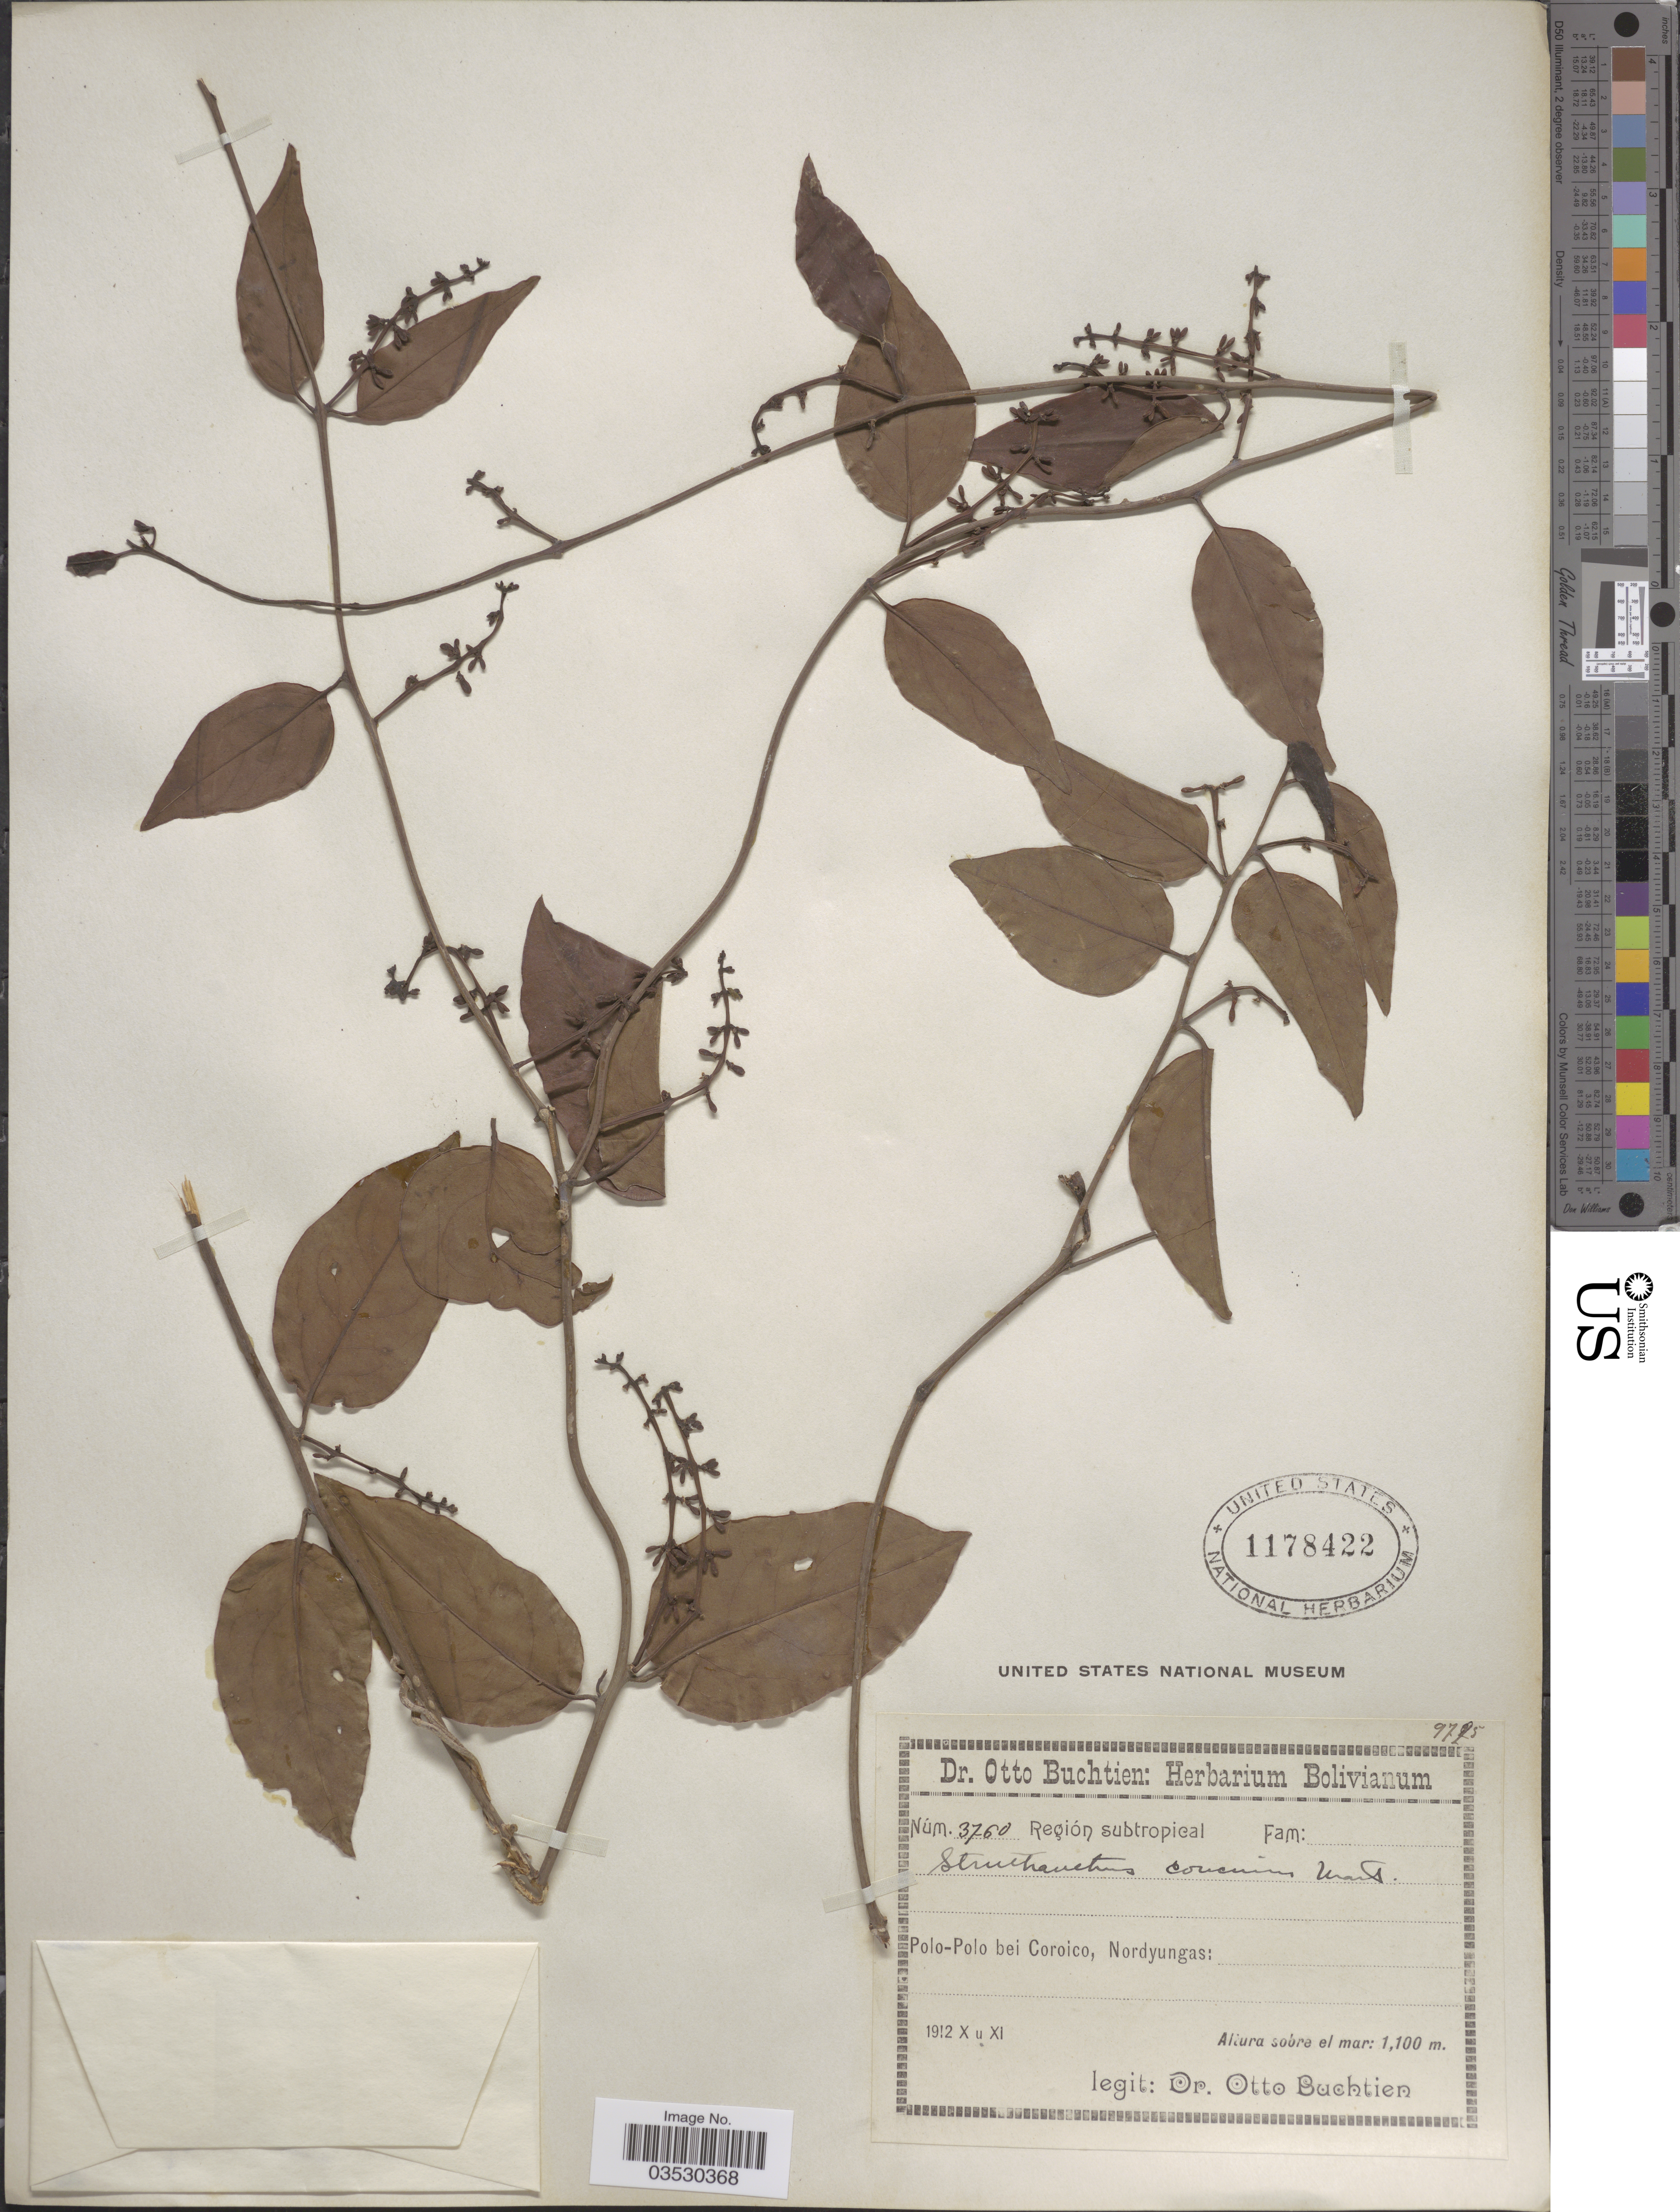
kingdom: Plantae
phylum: Tracheophyta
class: Magnoliopsida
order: Santalales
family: Loranthaceae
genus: Struthanthus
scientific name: Struthanthus concinnus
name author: Mart.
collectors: O. Buchtien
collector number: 3760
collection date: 1912-10/1912-11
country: Bolivia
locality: Region subtropical. Polo-Polo bei Coroico, Nordyungas.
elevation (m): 1100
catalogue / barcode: US 1178422